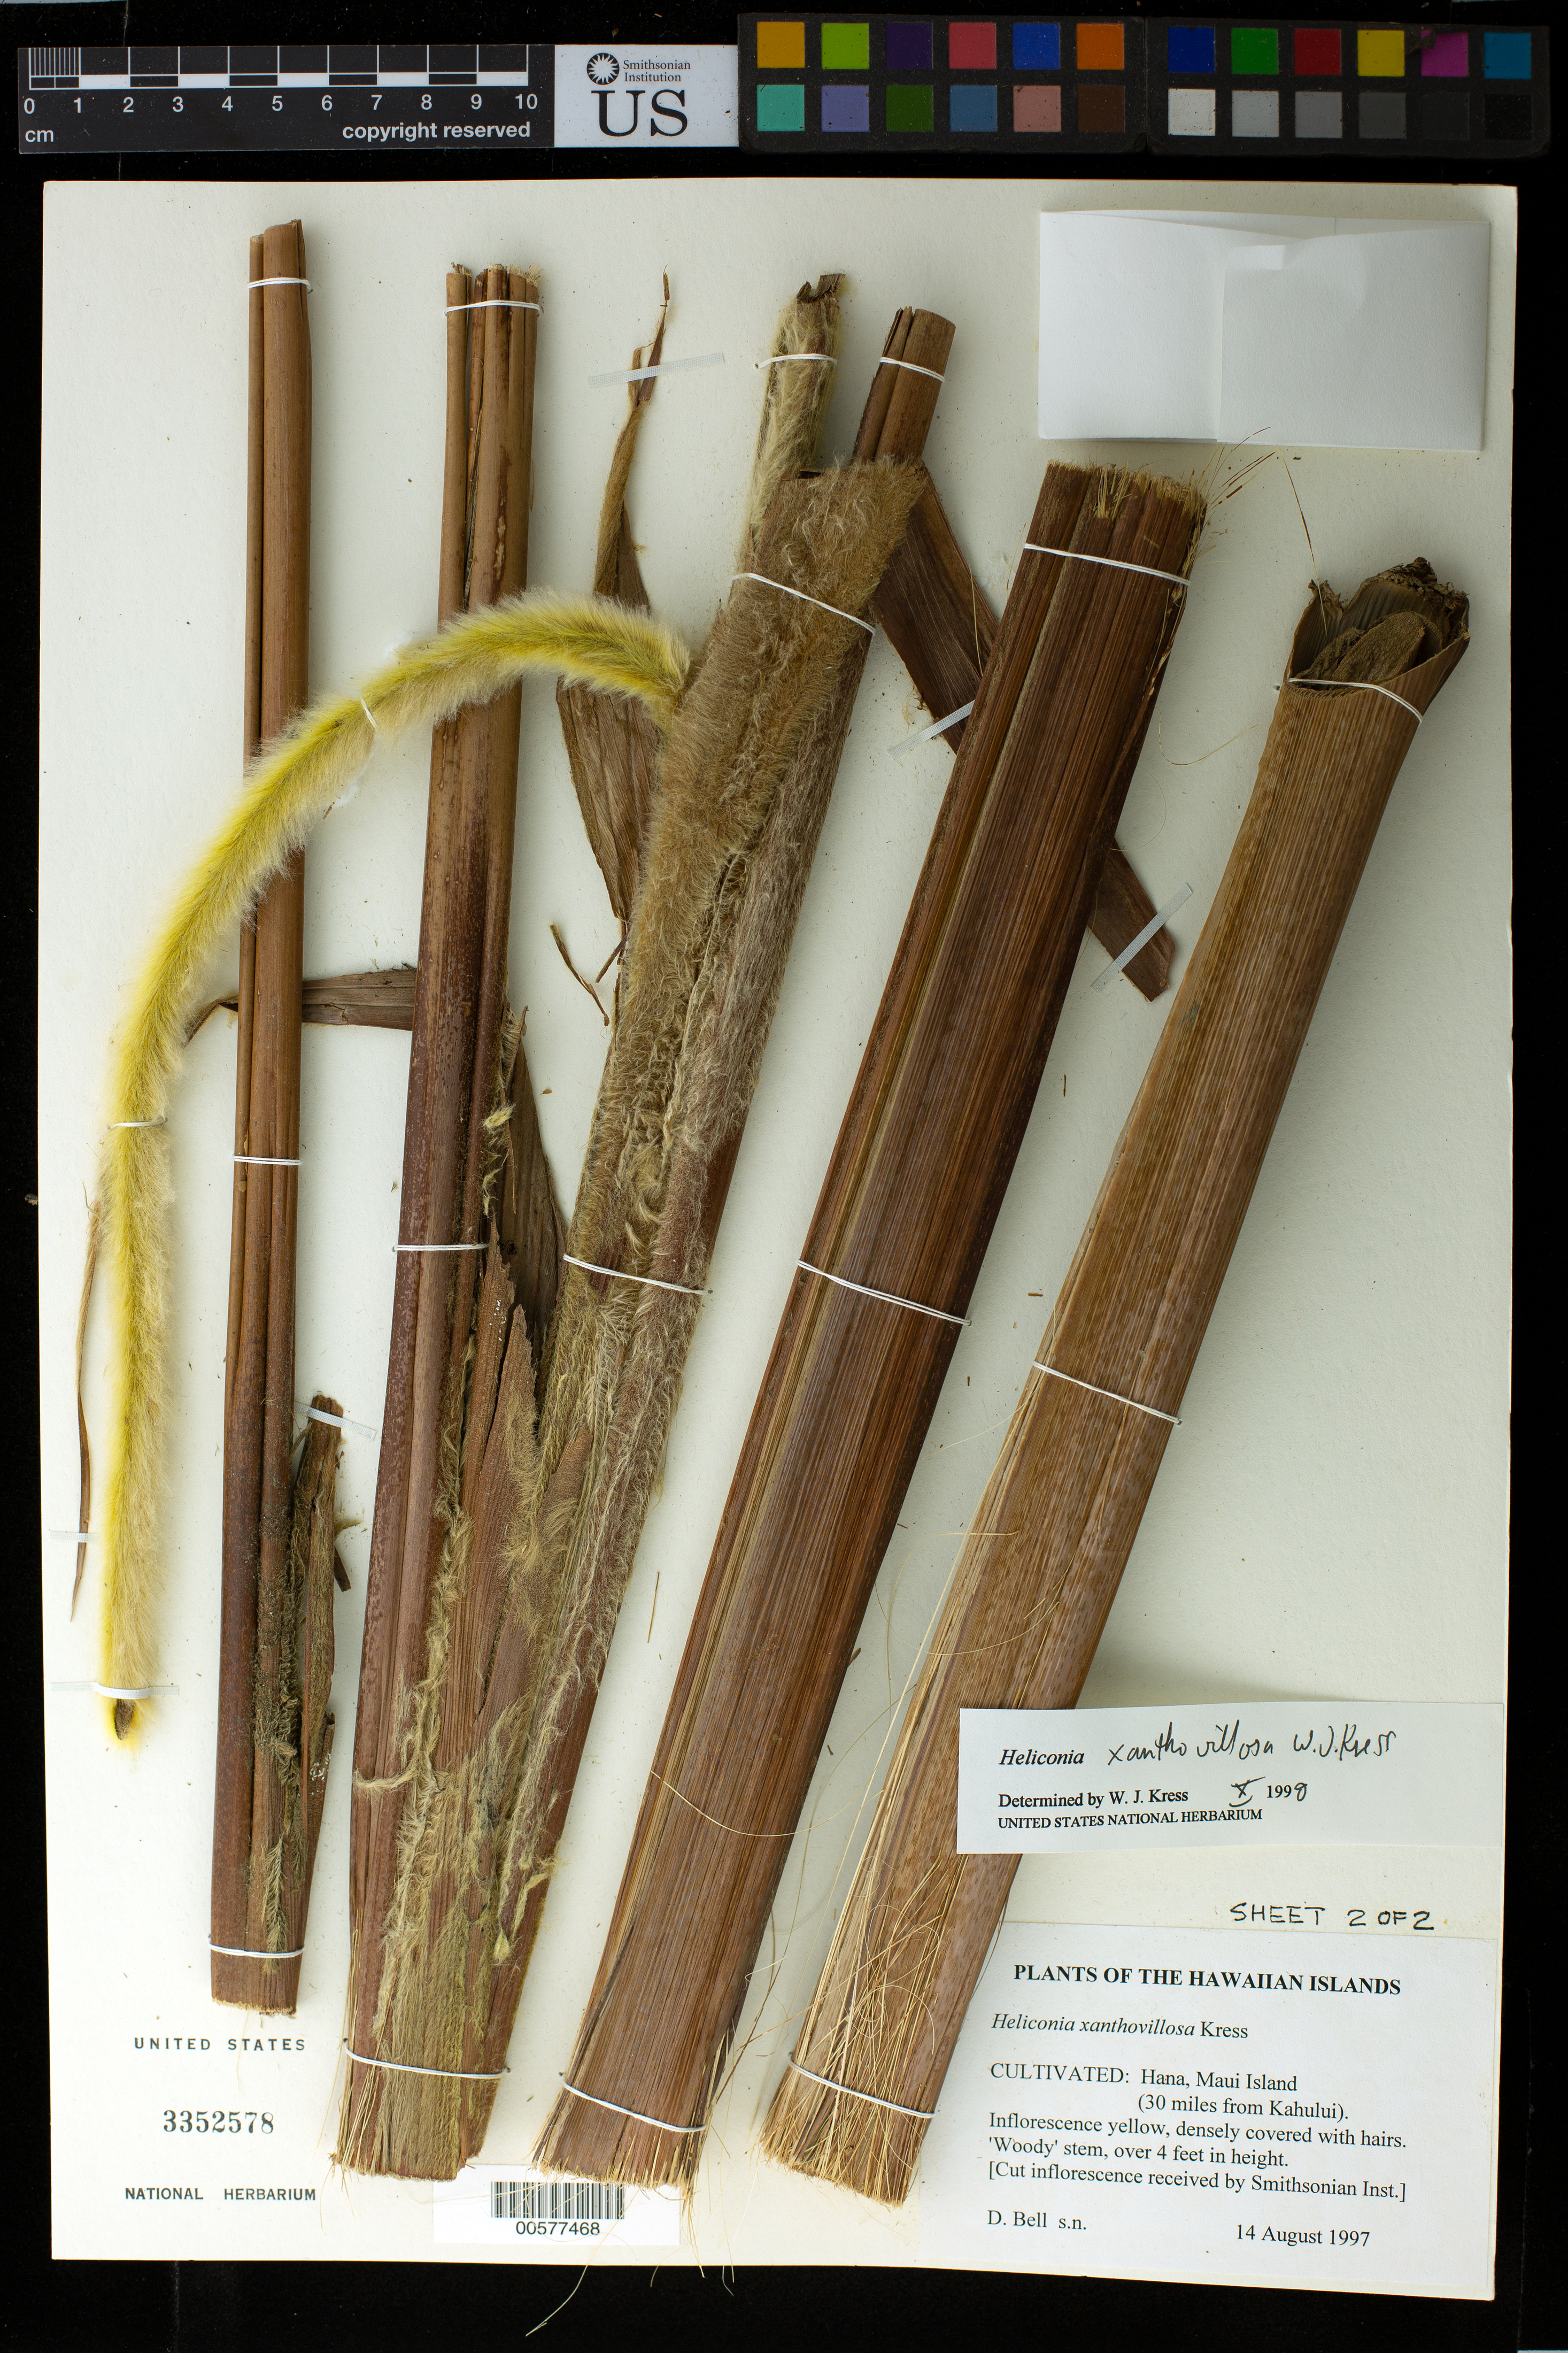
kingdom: Plantae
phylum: Tracheophyta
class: Liliopsida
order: Zingiberales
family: Heliconiaceae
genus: Heliconia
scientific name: Heliconia xanthovillosa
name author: W.J. Kress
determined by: Kress, W. J., (US), Smithsonian Institution - National Museum of Natural History (UNITED STATES)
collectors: D. A. Bell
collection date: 1997-08-14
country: United States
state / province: Hawaii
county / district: Maui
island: Maui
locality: Hana, 30 miles from Kahului.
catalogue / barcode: US 3352578